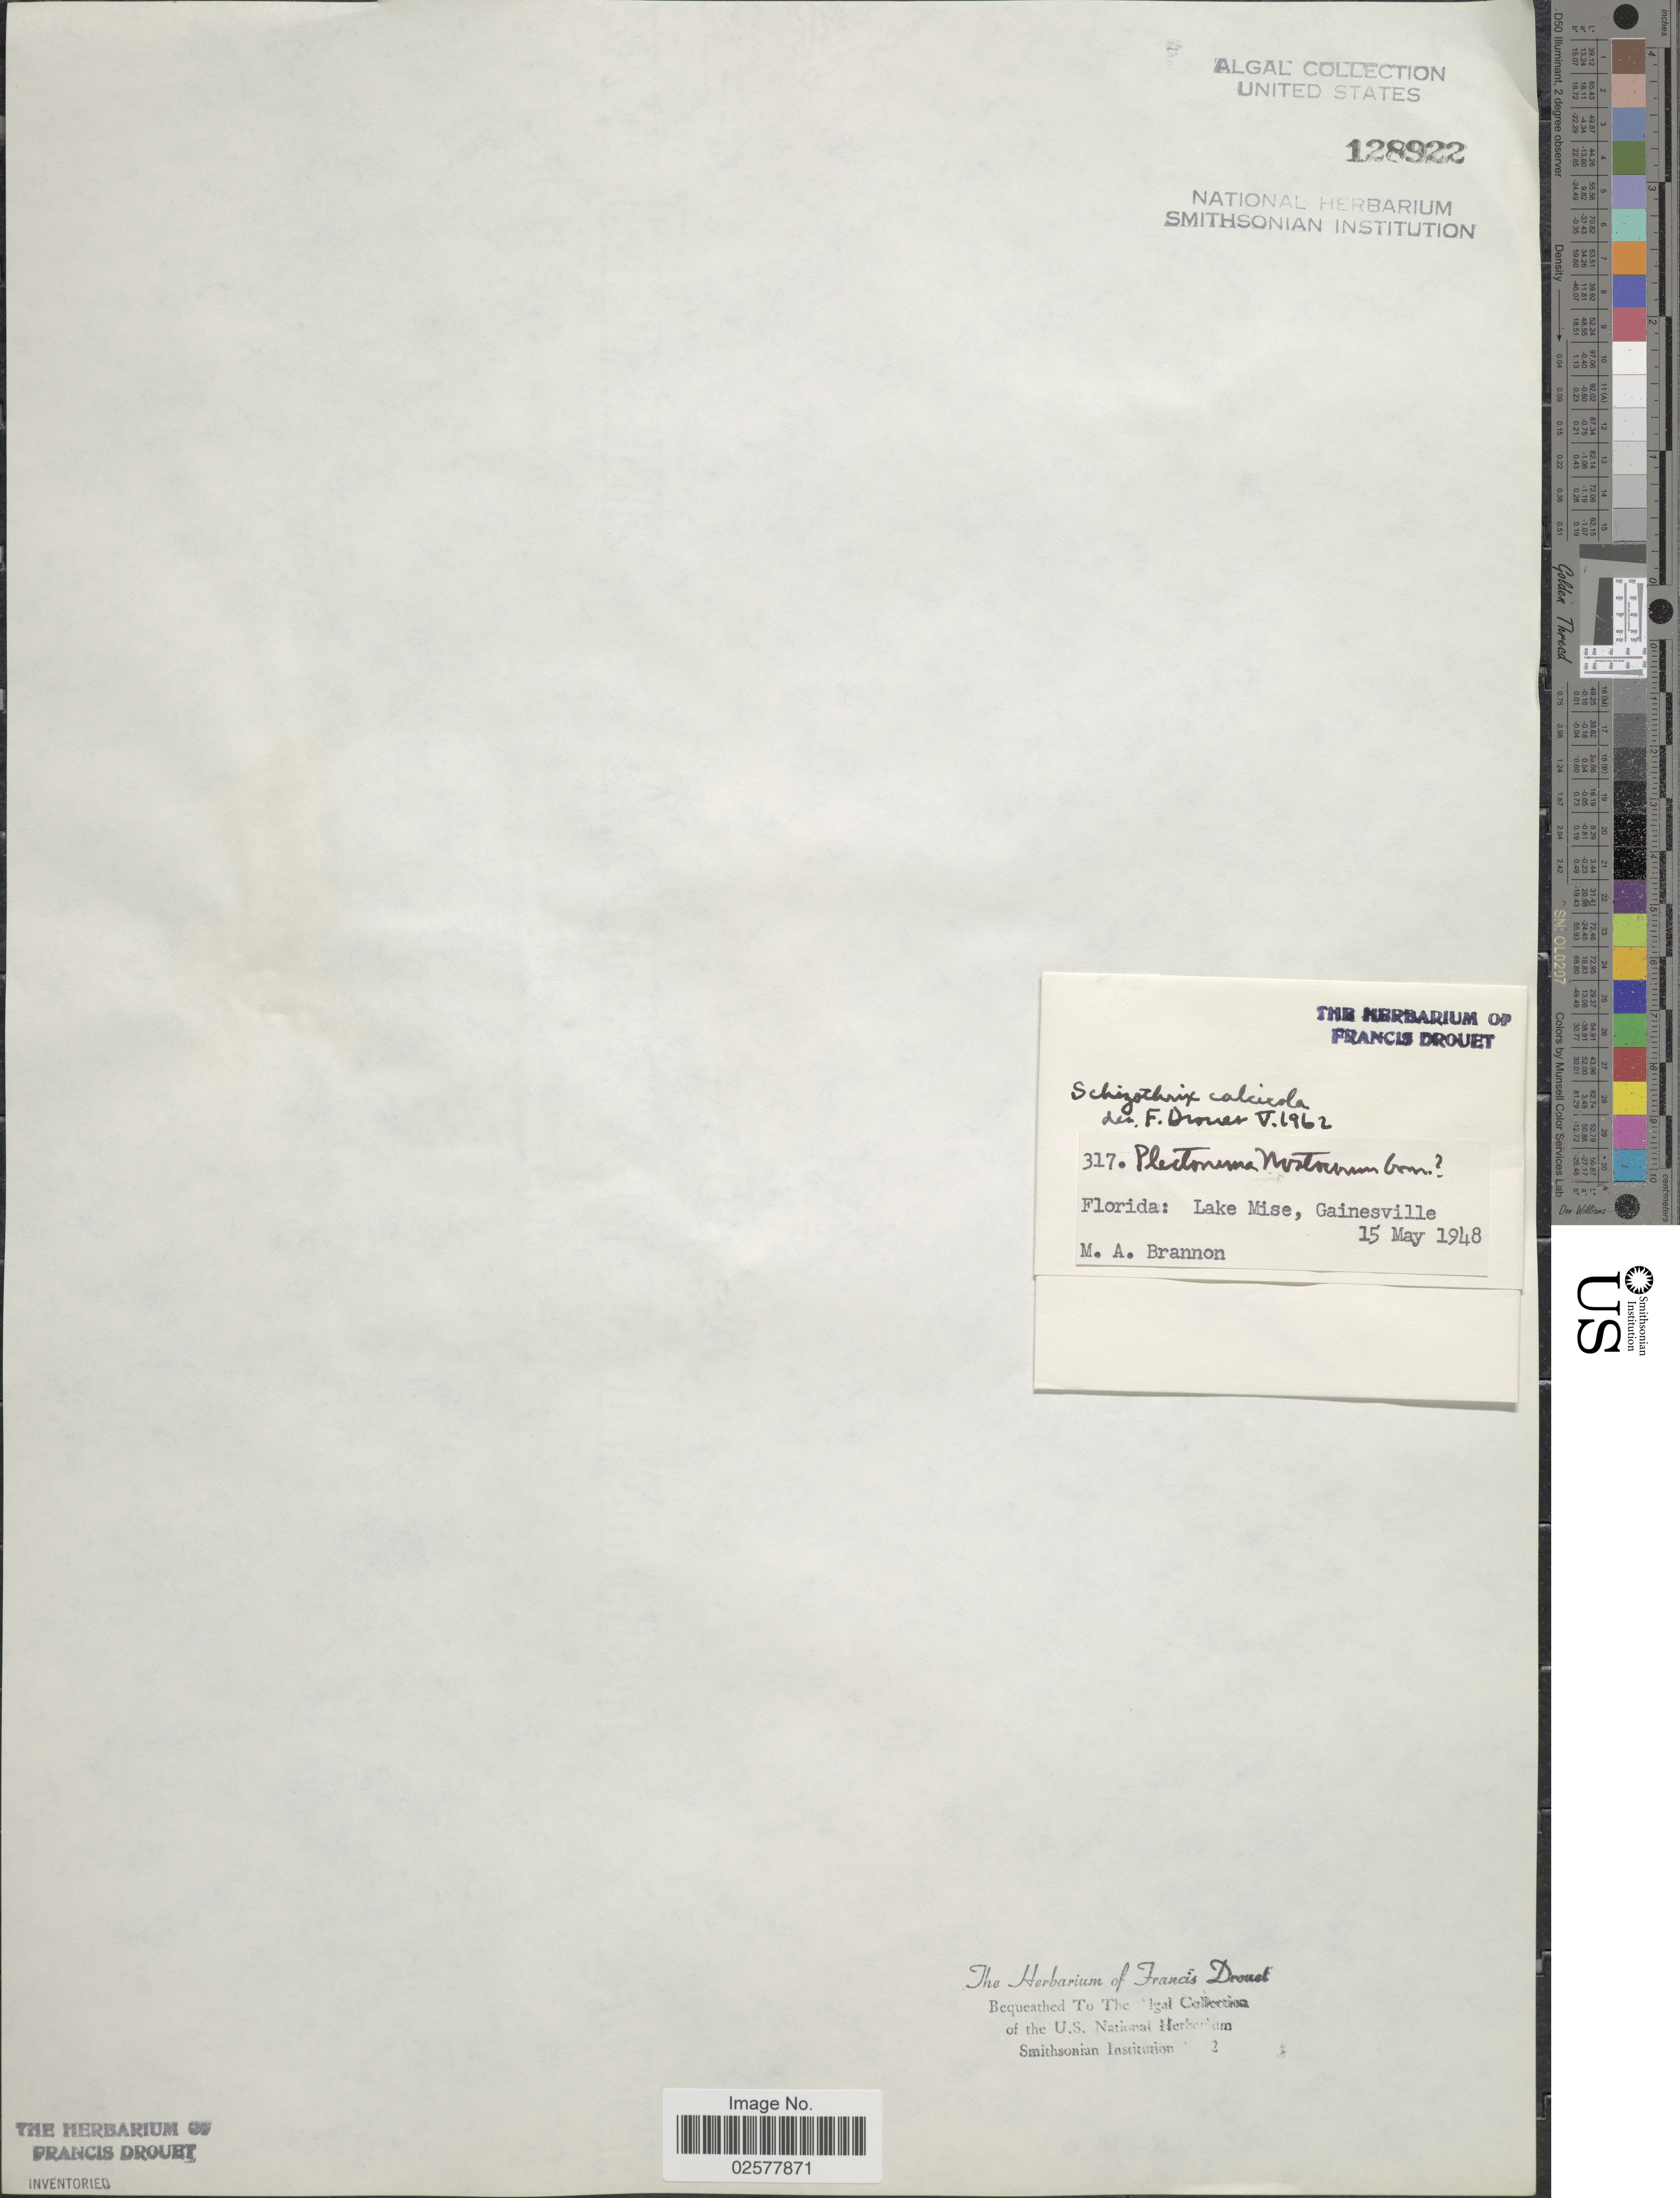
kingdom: Bacteria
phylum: Cyanobacteria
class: Cyanobacteriia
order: Leptolyngbyales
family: Trichocoleusaceae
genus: Schizothrix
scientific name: Schizothrix calcicola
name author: Gomont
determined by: Drouet, F. E.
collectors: M. Brannon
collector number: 317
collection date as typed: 15 May 1948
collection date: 1948-05-15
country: United States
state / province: Florida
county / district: Alachua County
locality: Gainesville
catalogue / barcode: US 128922